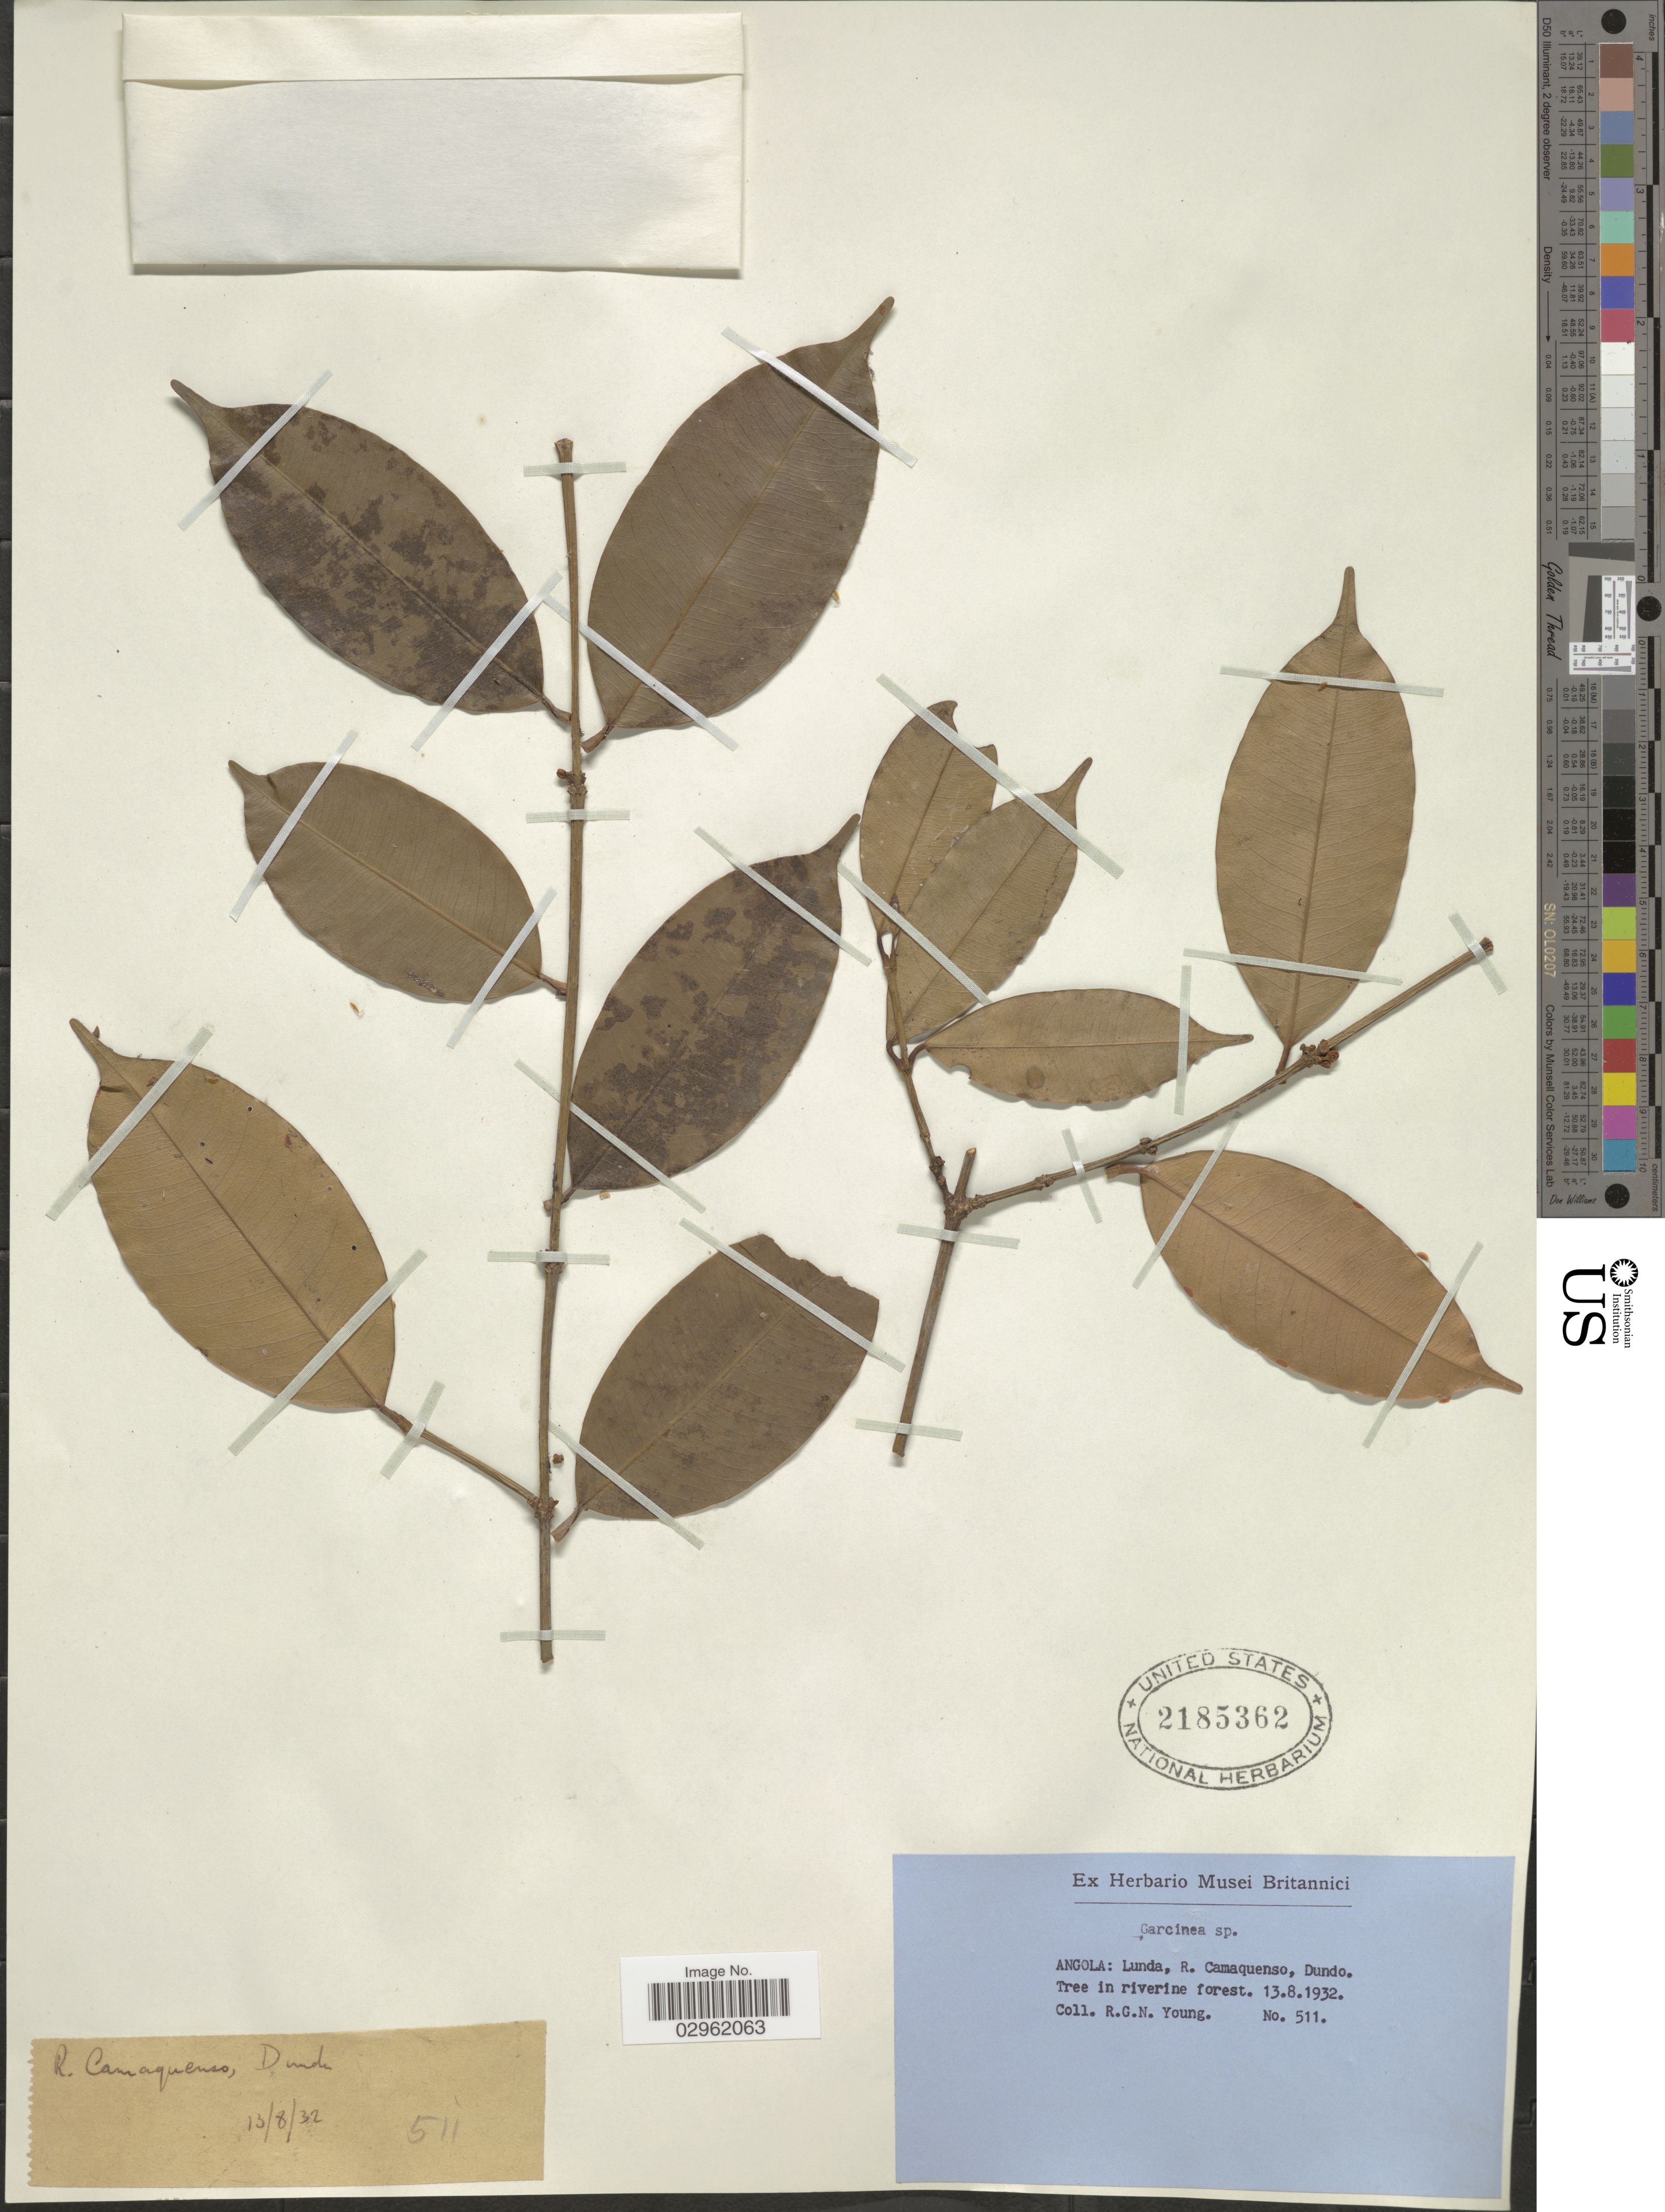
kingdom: Plantae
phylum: Tracheophyta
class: Magnoliopsida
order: Malpighiales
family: Clusiaceae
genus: Garcinia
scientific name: Garcinia sp.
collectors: R. Young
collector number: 511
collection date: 1932-08-13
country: Angola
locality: Luna, R. Camaquenso, Dundo.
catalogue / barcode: US 2185362